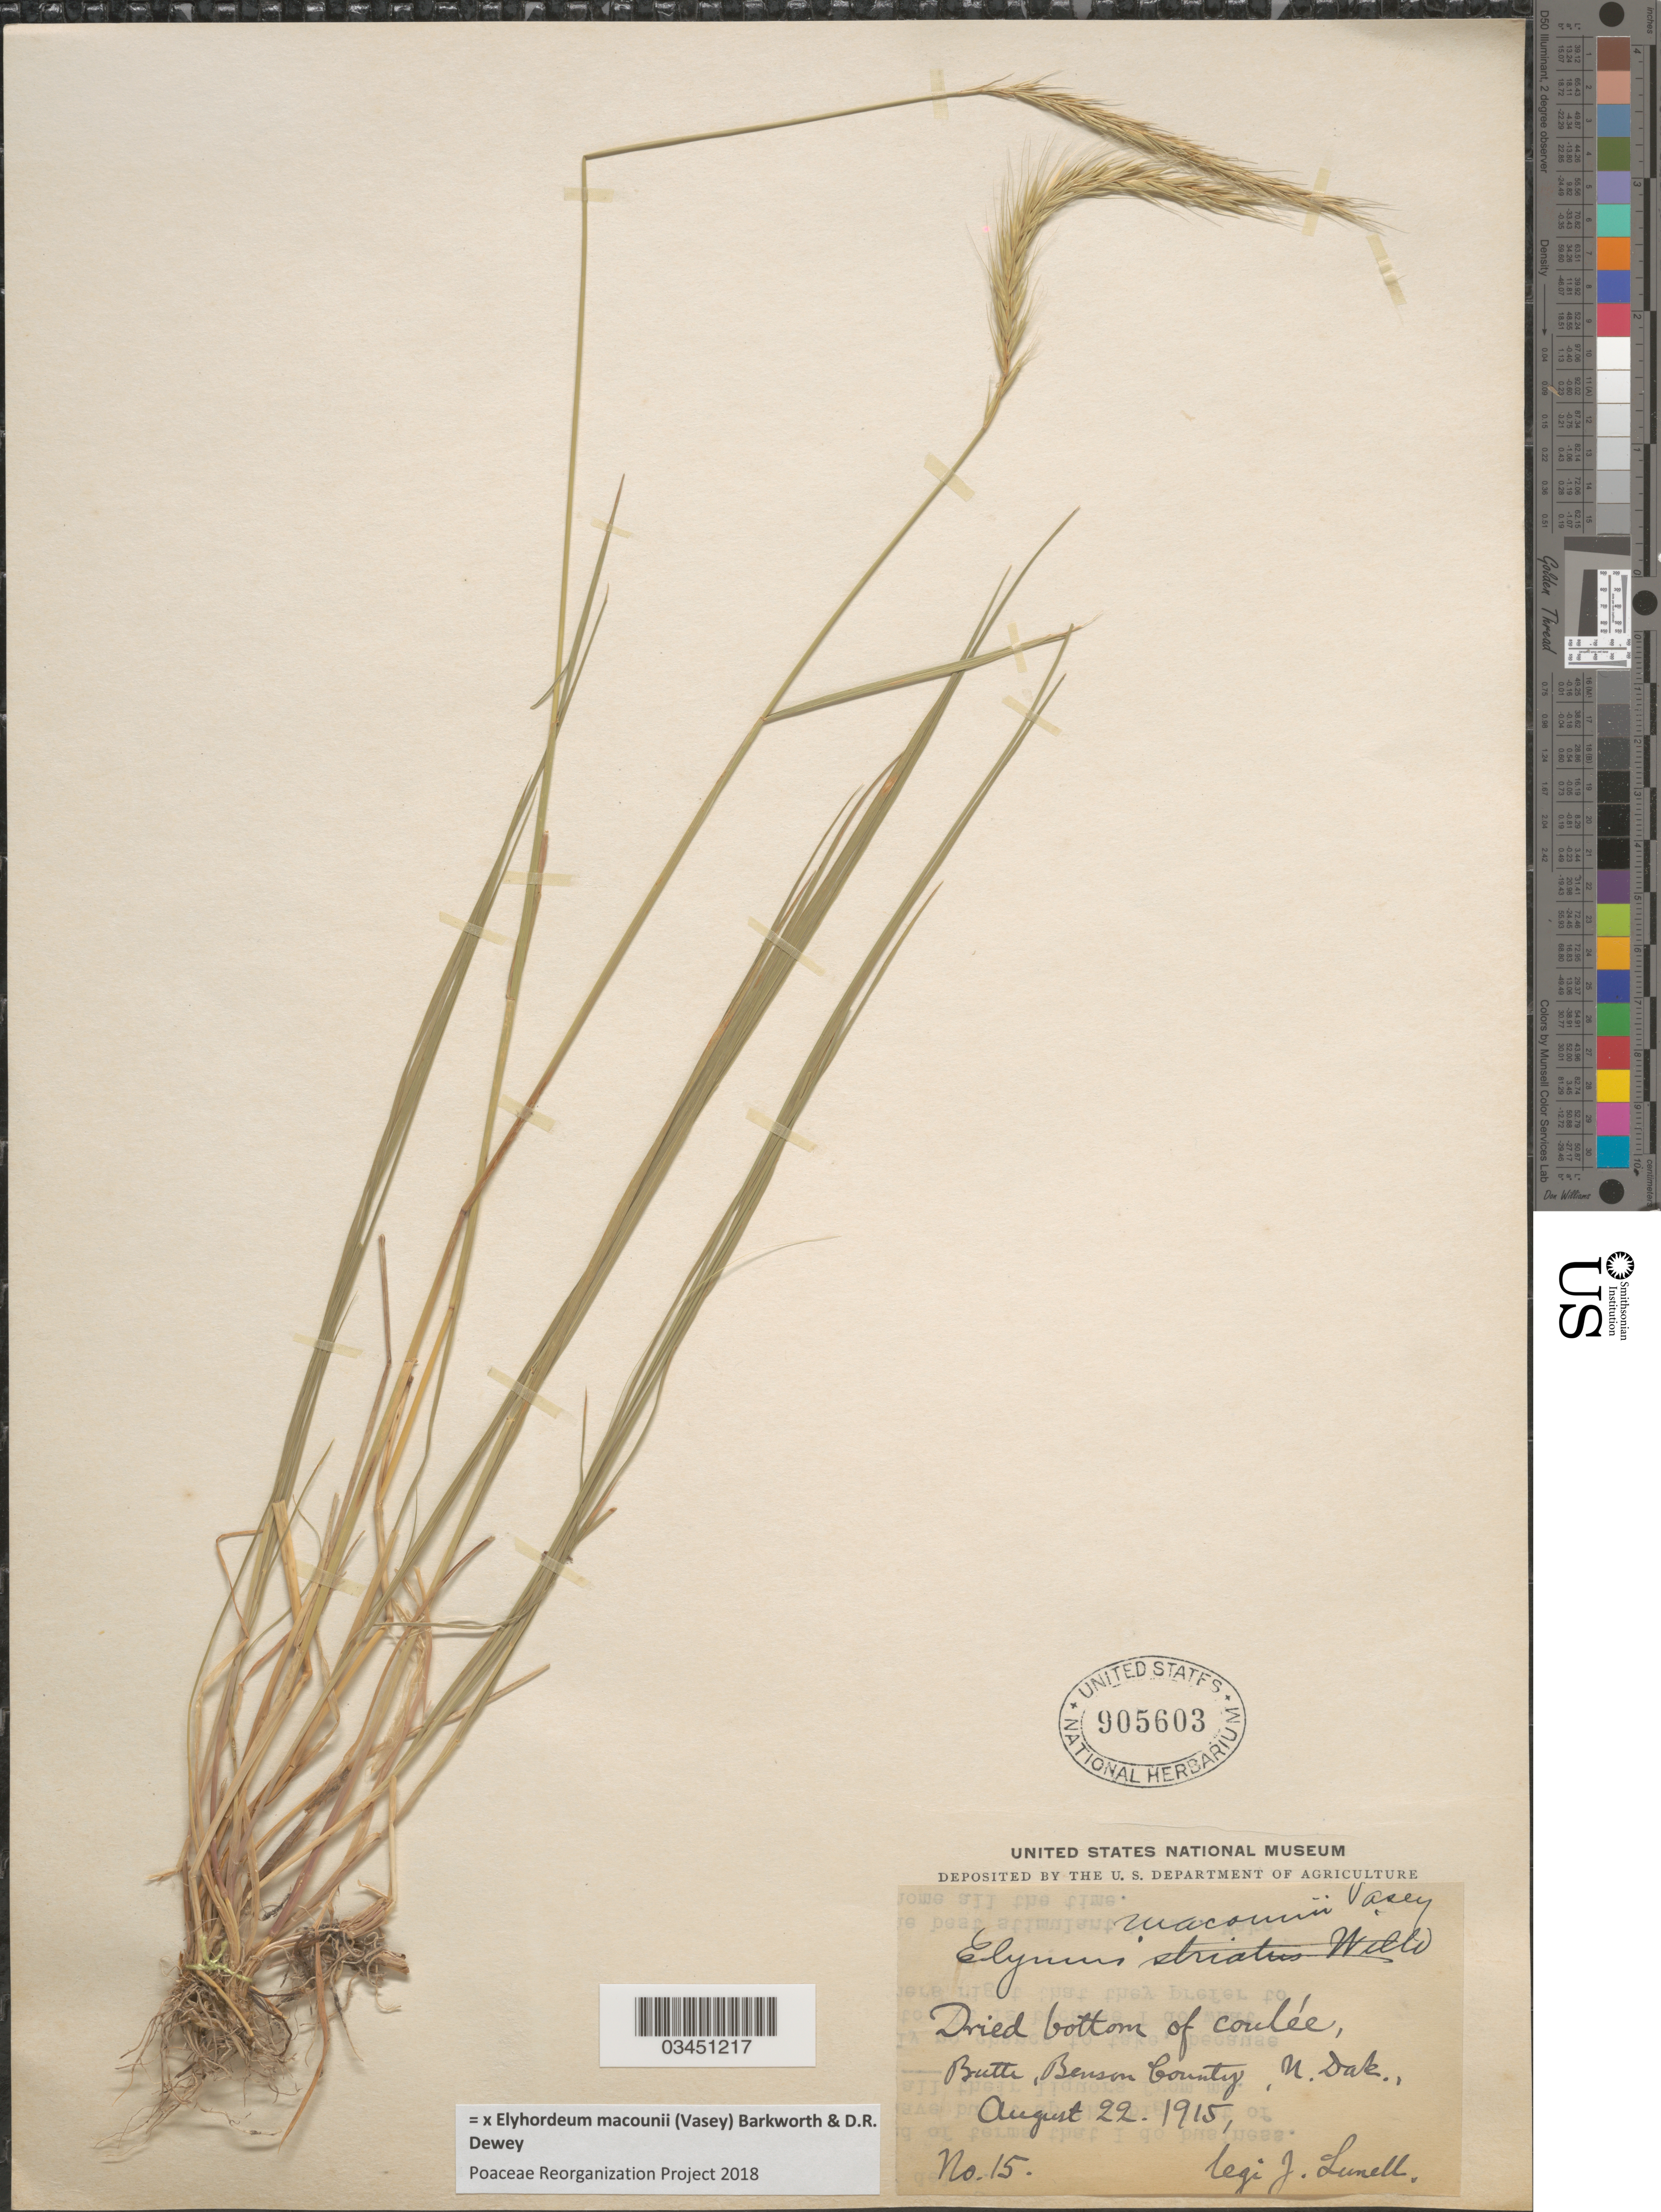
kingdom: Plantae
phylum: Tracheophyta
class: Liliopsida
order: Poales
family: Poaceae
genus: Elyhordeum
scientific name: x Elyhordeum macounii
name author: (Vasey) Barkworth & Dewey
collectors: J. Lunell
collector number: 15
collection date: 1915-08-22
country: United States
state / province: North Dakota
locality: Butte, Benson County.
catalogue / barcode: US 905603